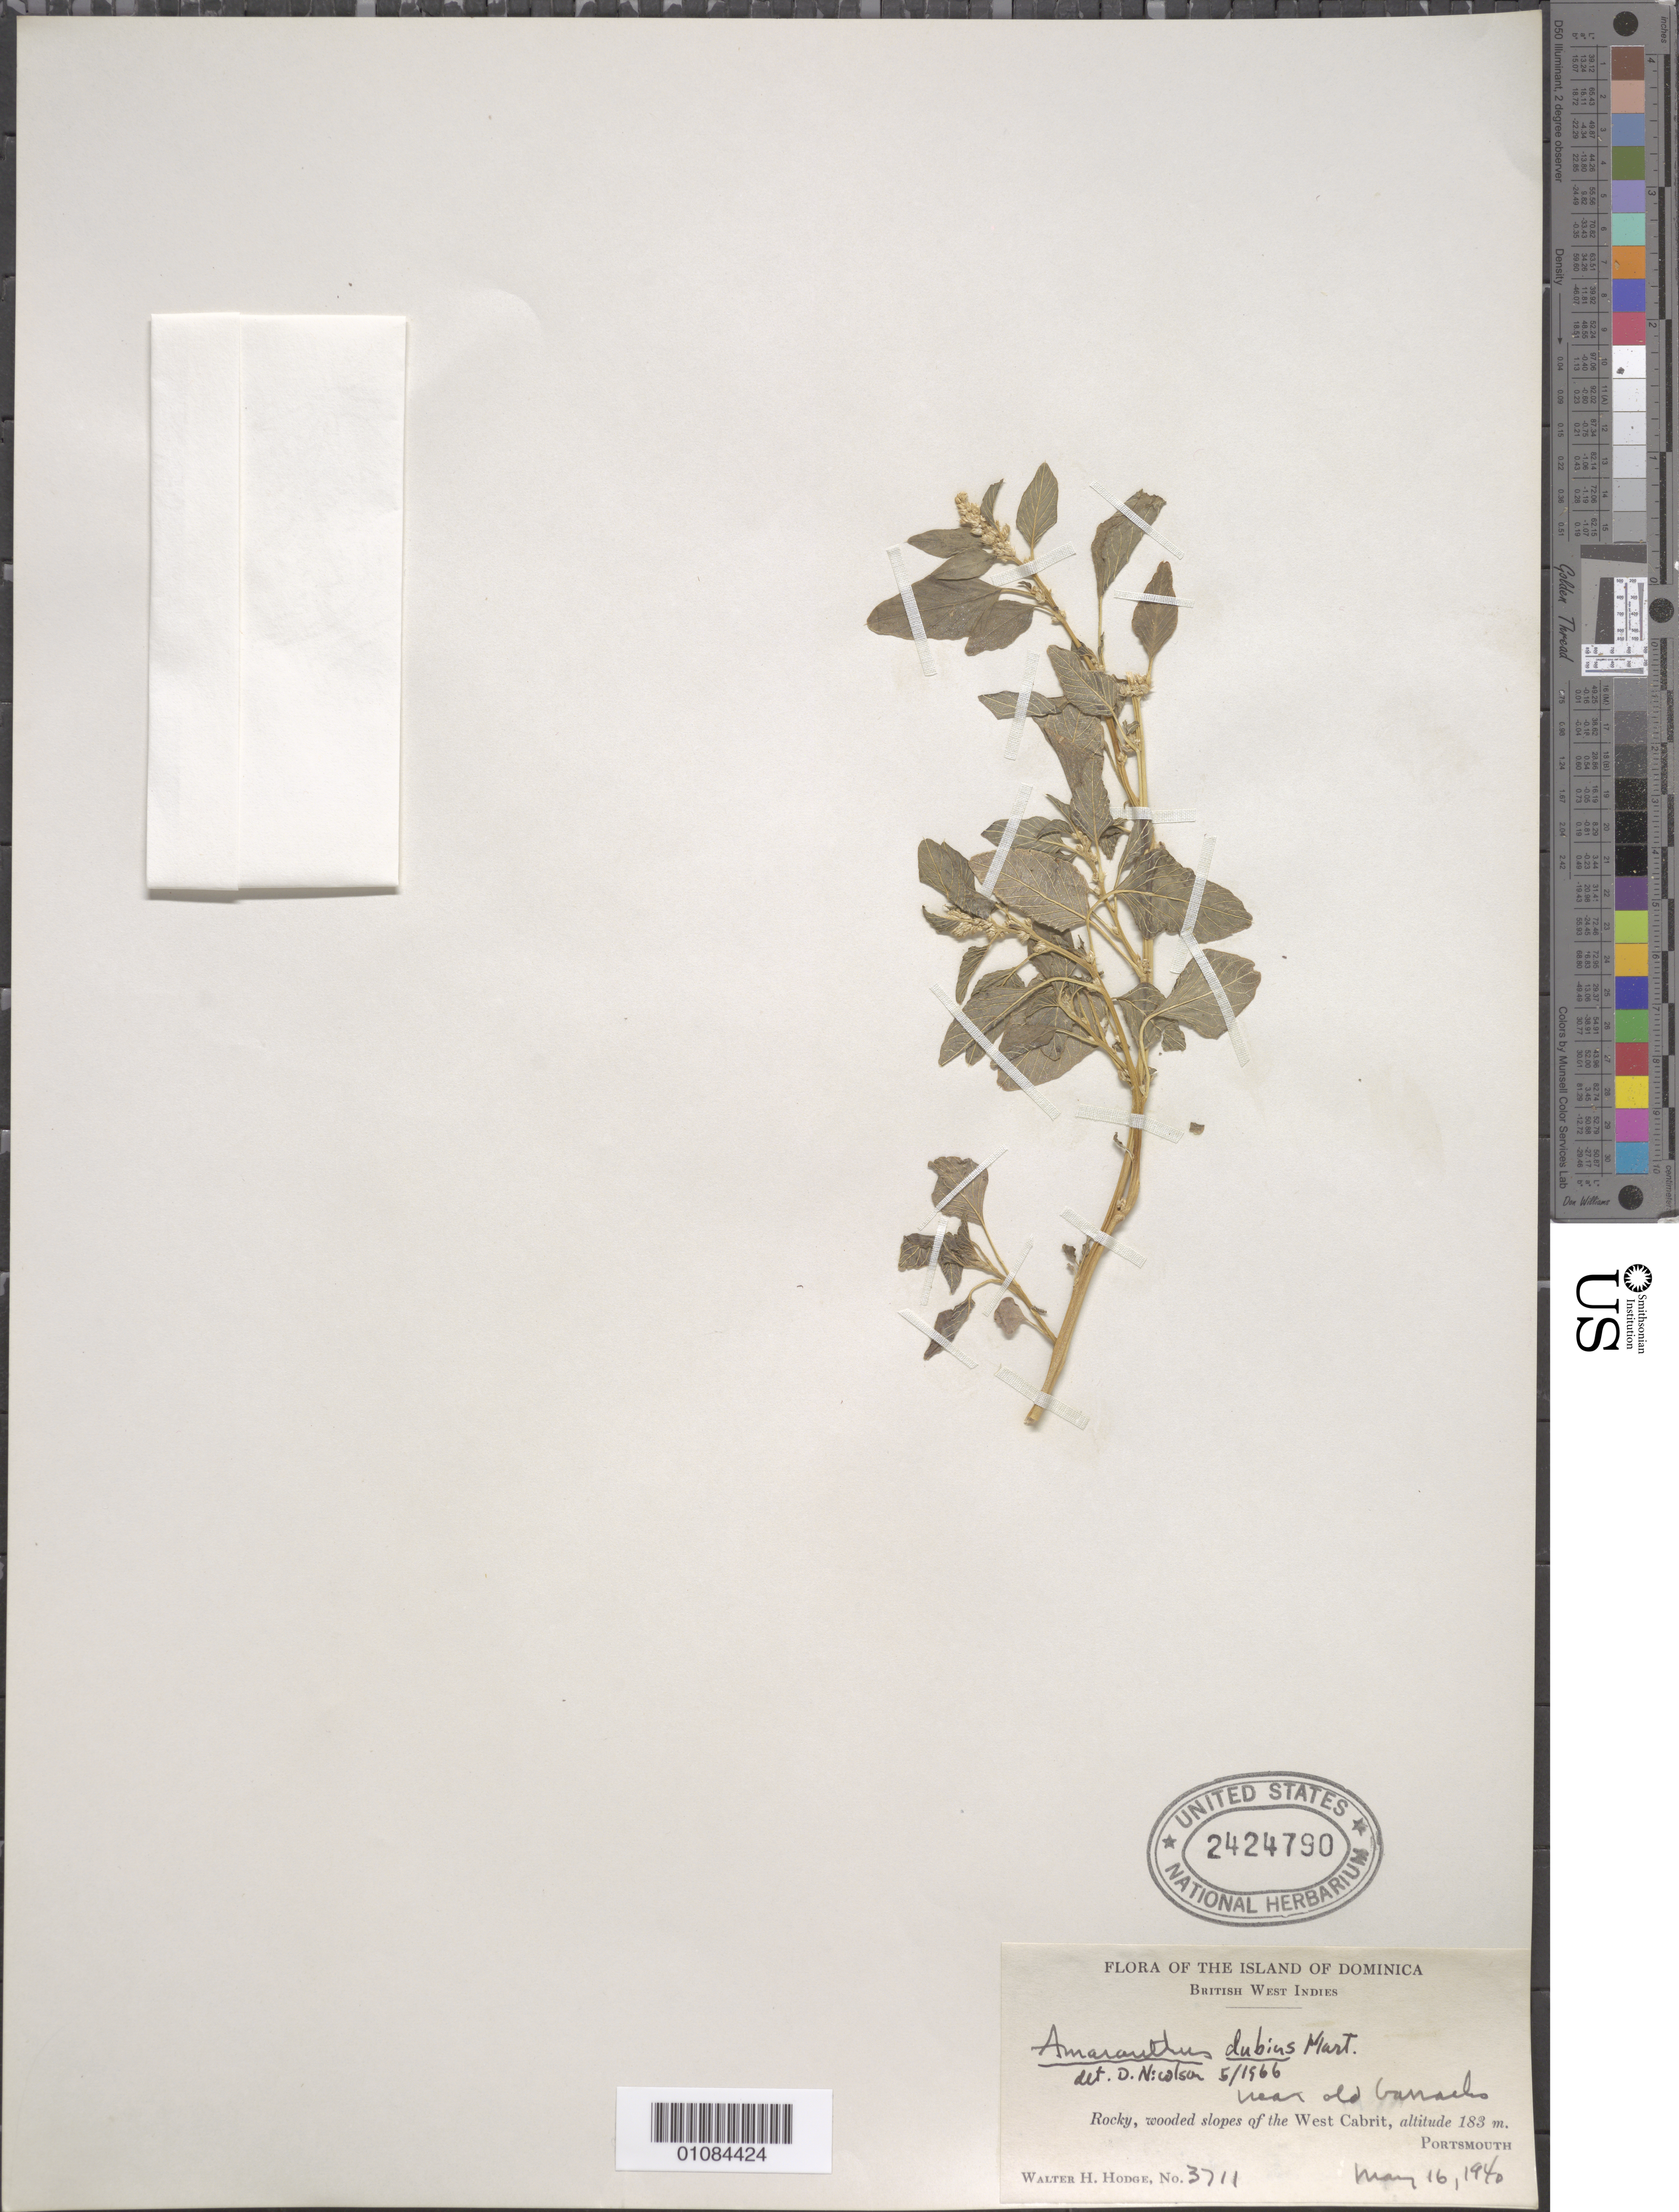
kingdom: Plantae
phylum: Tracheophyta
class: Magnoliopsida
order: Caryophyllales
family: Amaranthaceae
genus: Amaranthus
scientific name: Amaranthus dubius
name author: Mart. ex Thell.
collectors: W. Hodge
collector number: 3711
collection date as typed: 16 May 1940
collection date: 1940-05-16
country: Dominica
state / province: St. John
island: Dominica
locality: West Cabrit, near old Ganachs.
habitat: Rocky, wooded slopes.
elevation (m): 183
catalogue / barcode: US 2424790